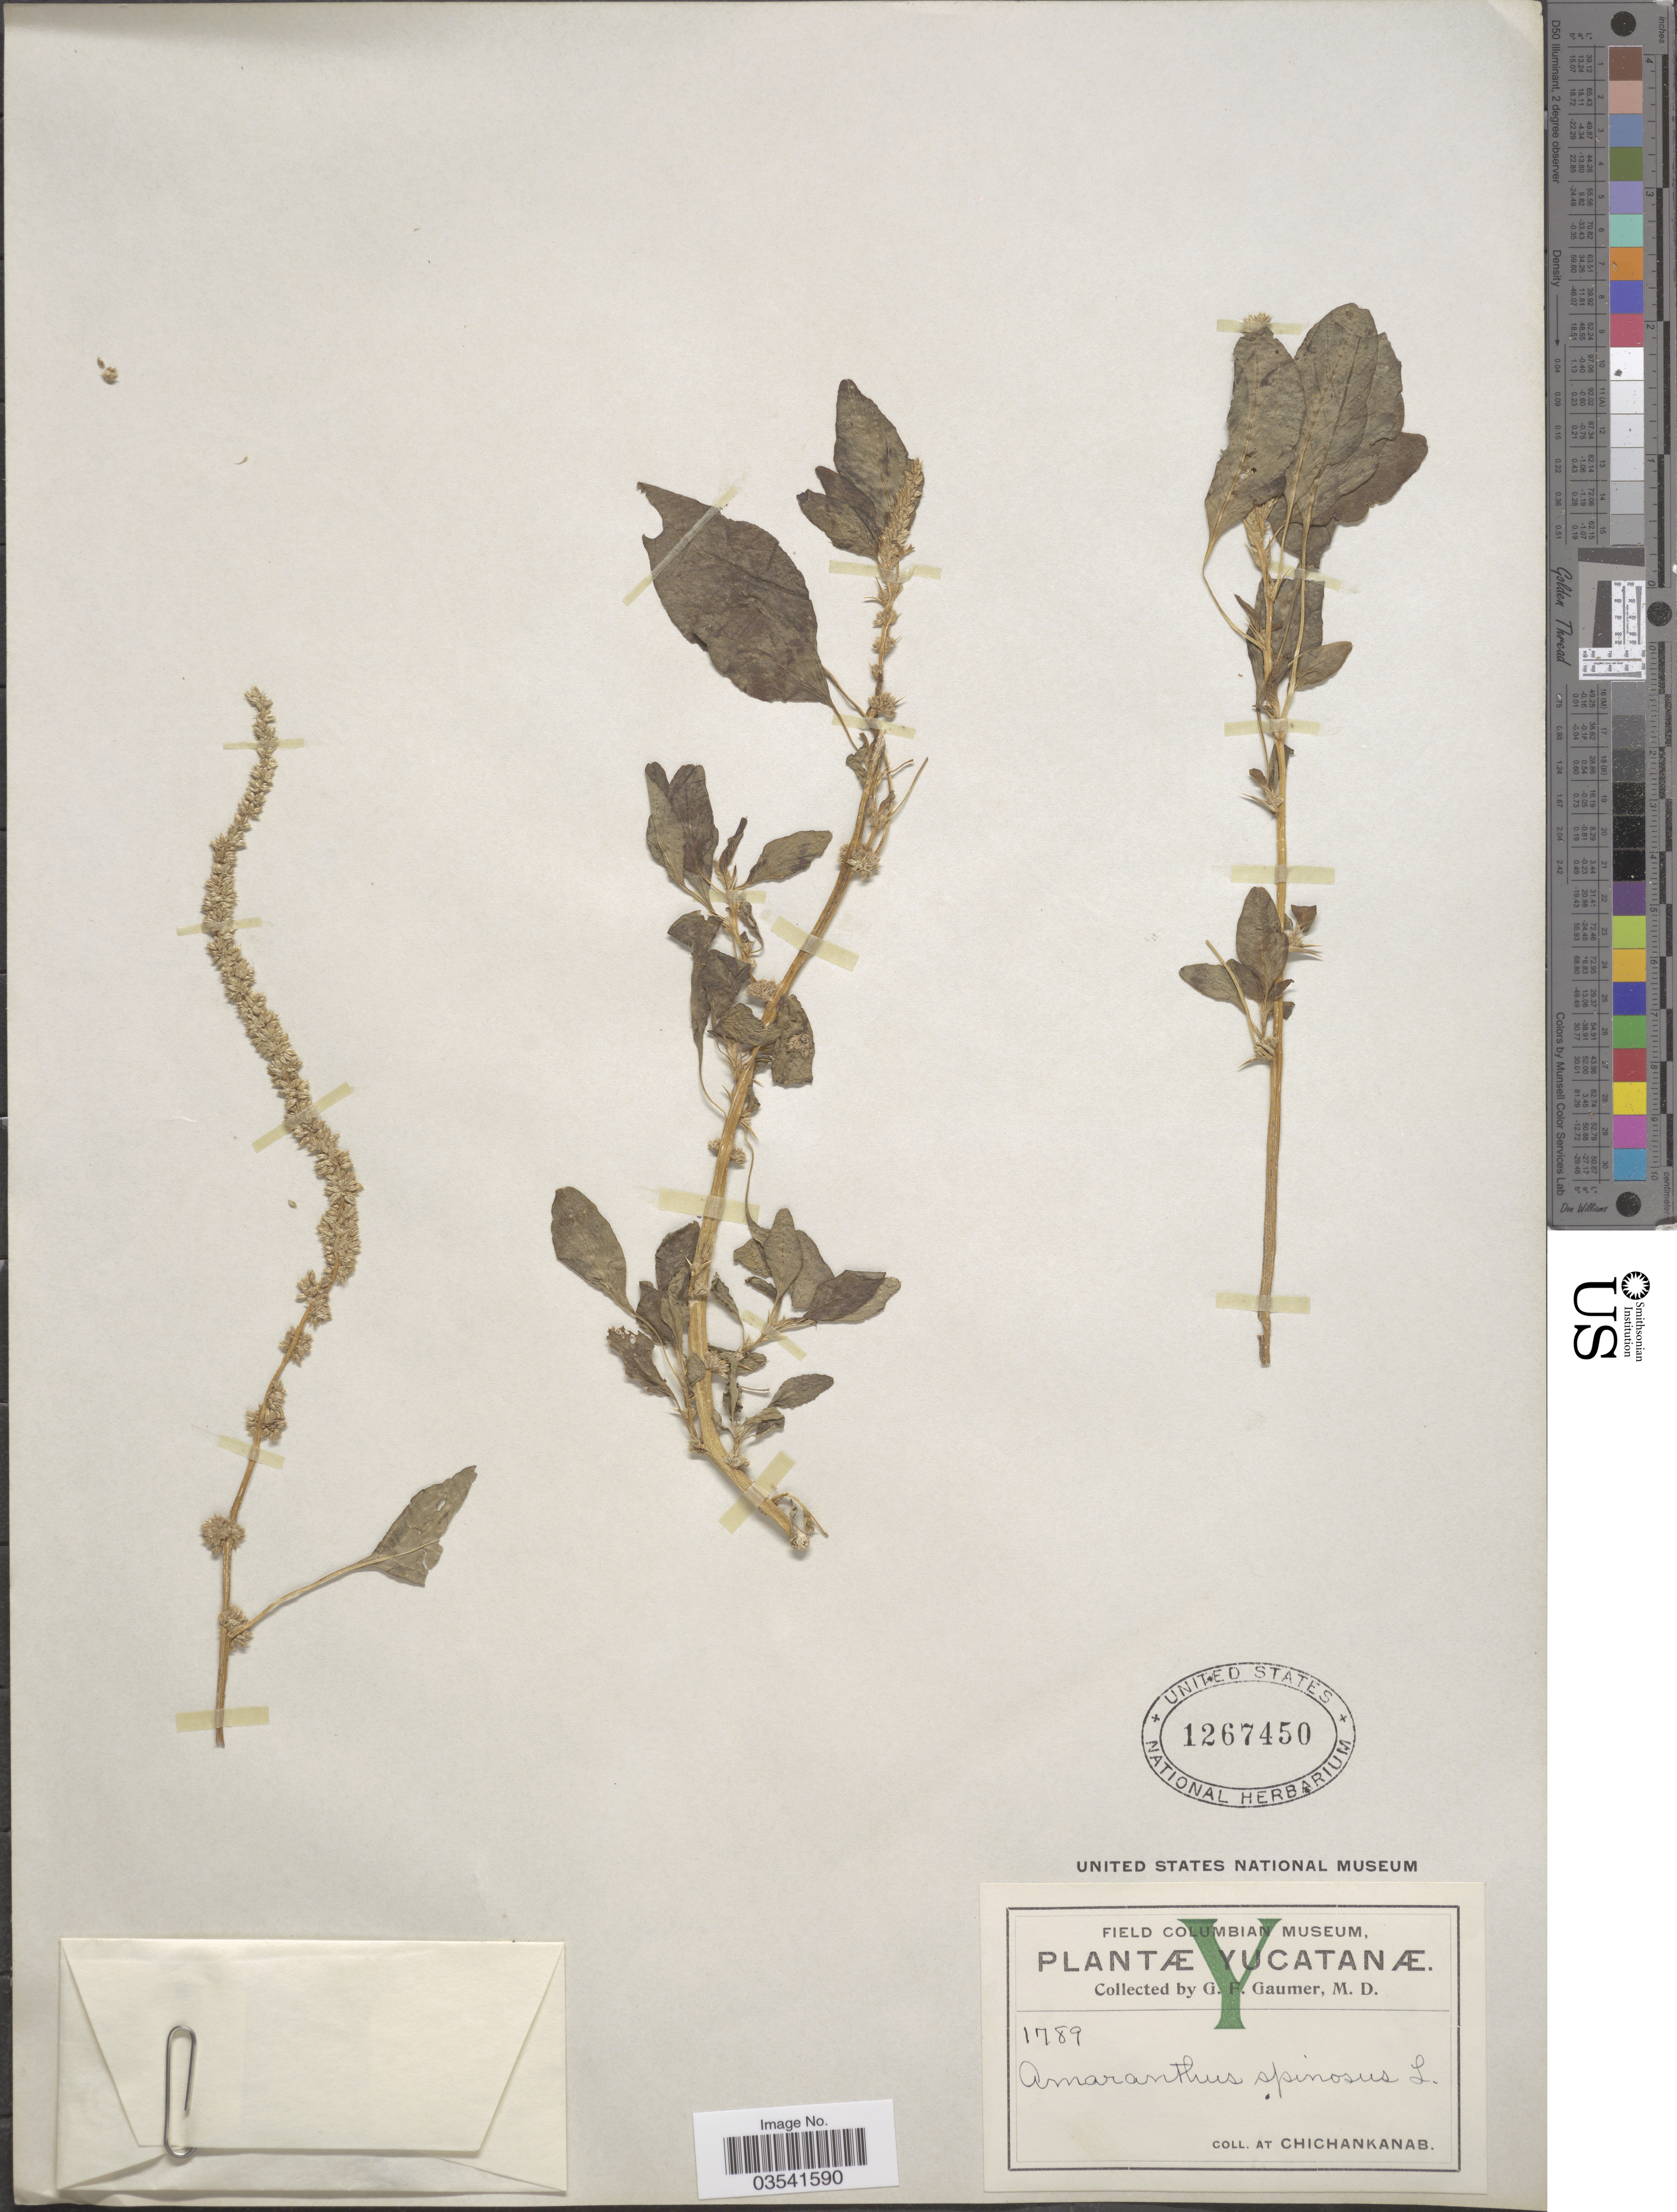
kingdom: Plantae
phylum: Tracheophyta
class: Magnoliopsida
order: Caryophyllales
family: Amaranthaceae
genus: Amaranthus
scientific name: Amaranthus spinosus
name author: L.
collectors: G. F. Gaumer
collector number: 1789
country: Mexico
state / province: Yucatán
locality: At Chichankanas.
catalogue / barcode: US 1267450